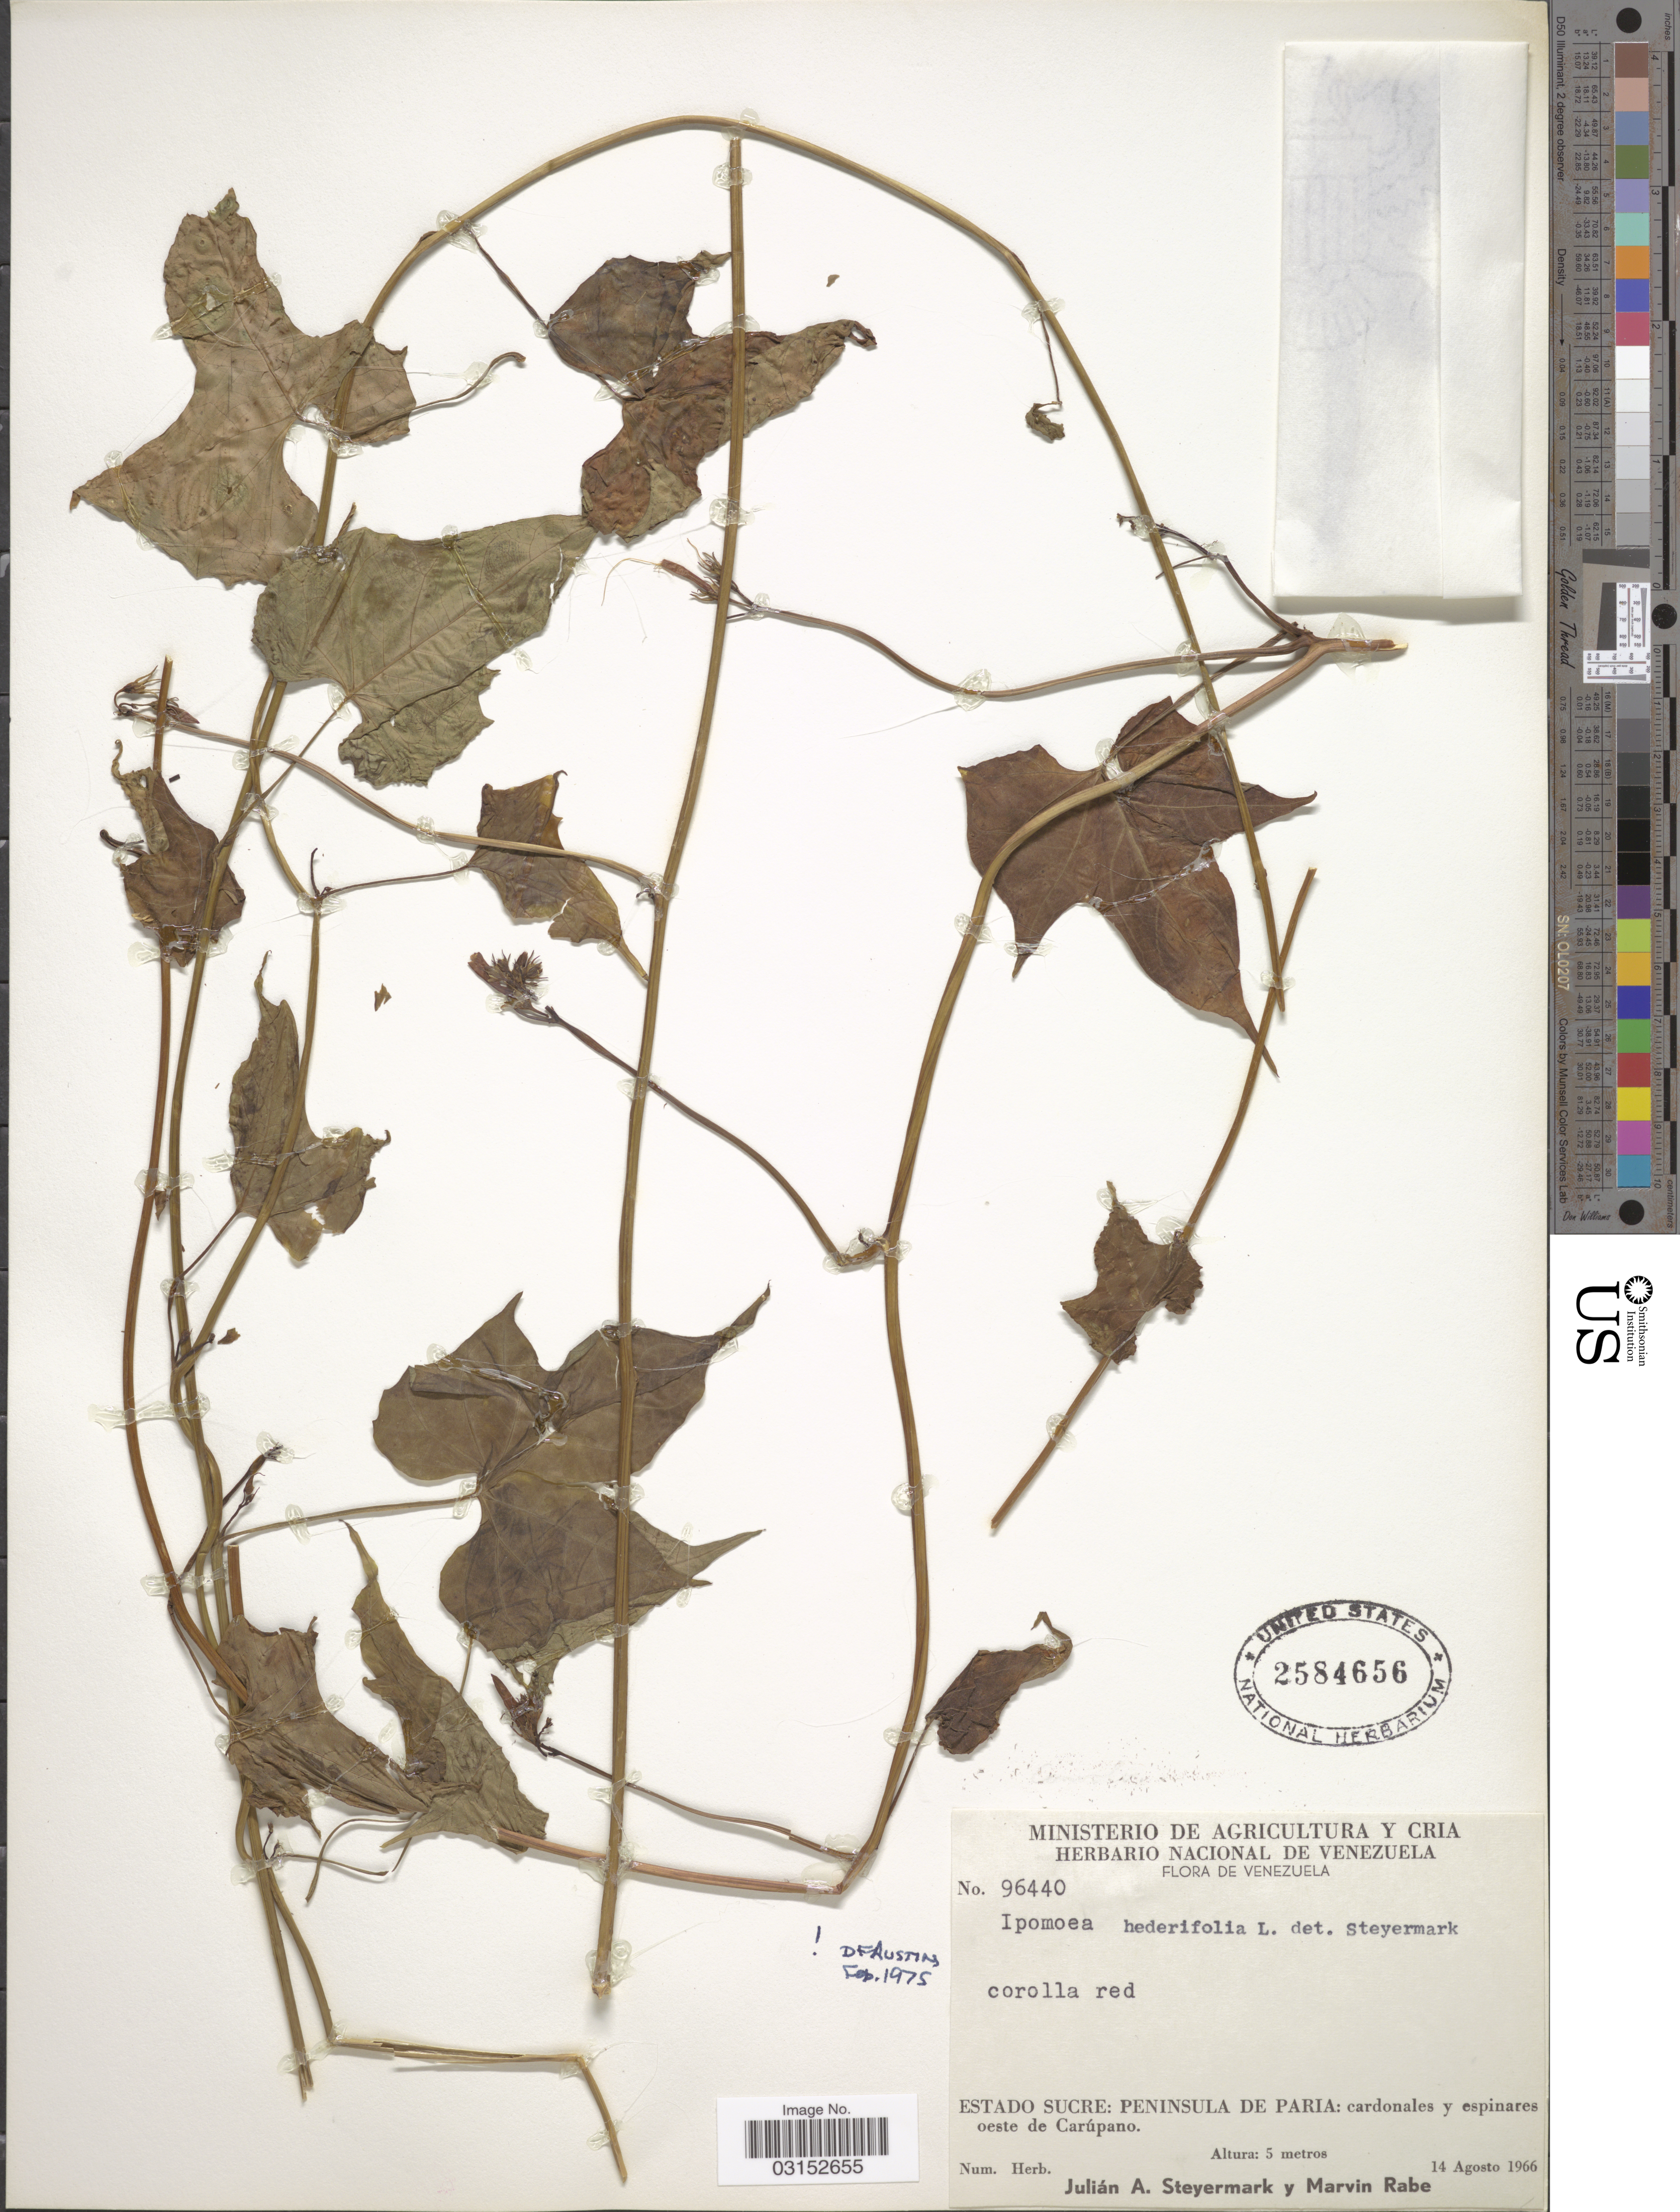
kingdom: Plantae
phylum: Tracheophyta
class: Magnoliopsida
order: Solanales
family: Convolvulaceae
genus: Ipomoea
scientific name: Ipomoea hederifolia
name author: L.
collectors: J. Steyermark & M. Rabe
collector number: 96440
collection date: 1966-08-14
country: Venezuela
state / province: Sucre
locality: Peninsula de Paria: cardonales y espinares oeste de Carúpano.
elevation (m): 5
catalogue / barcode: US 2584656